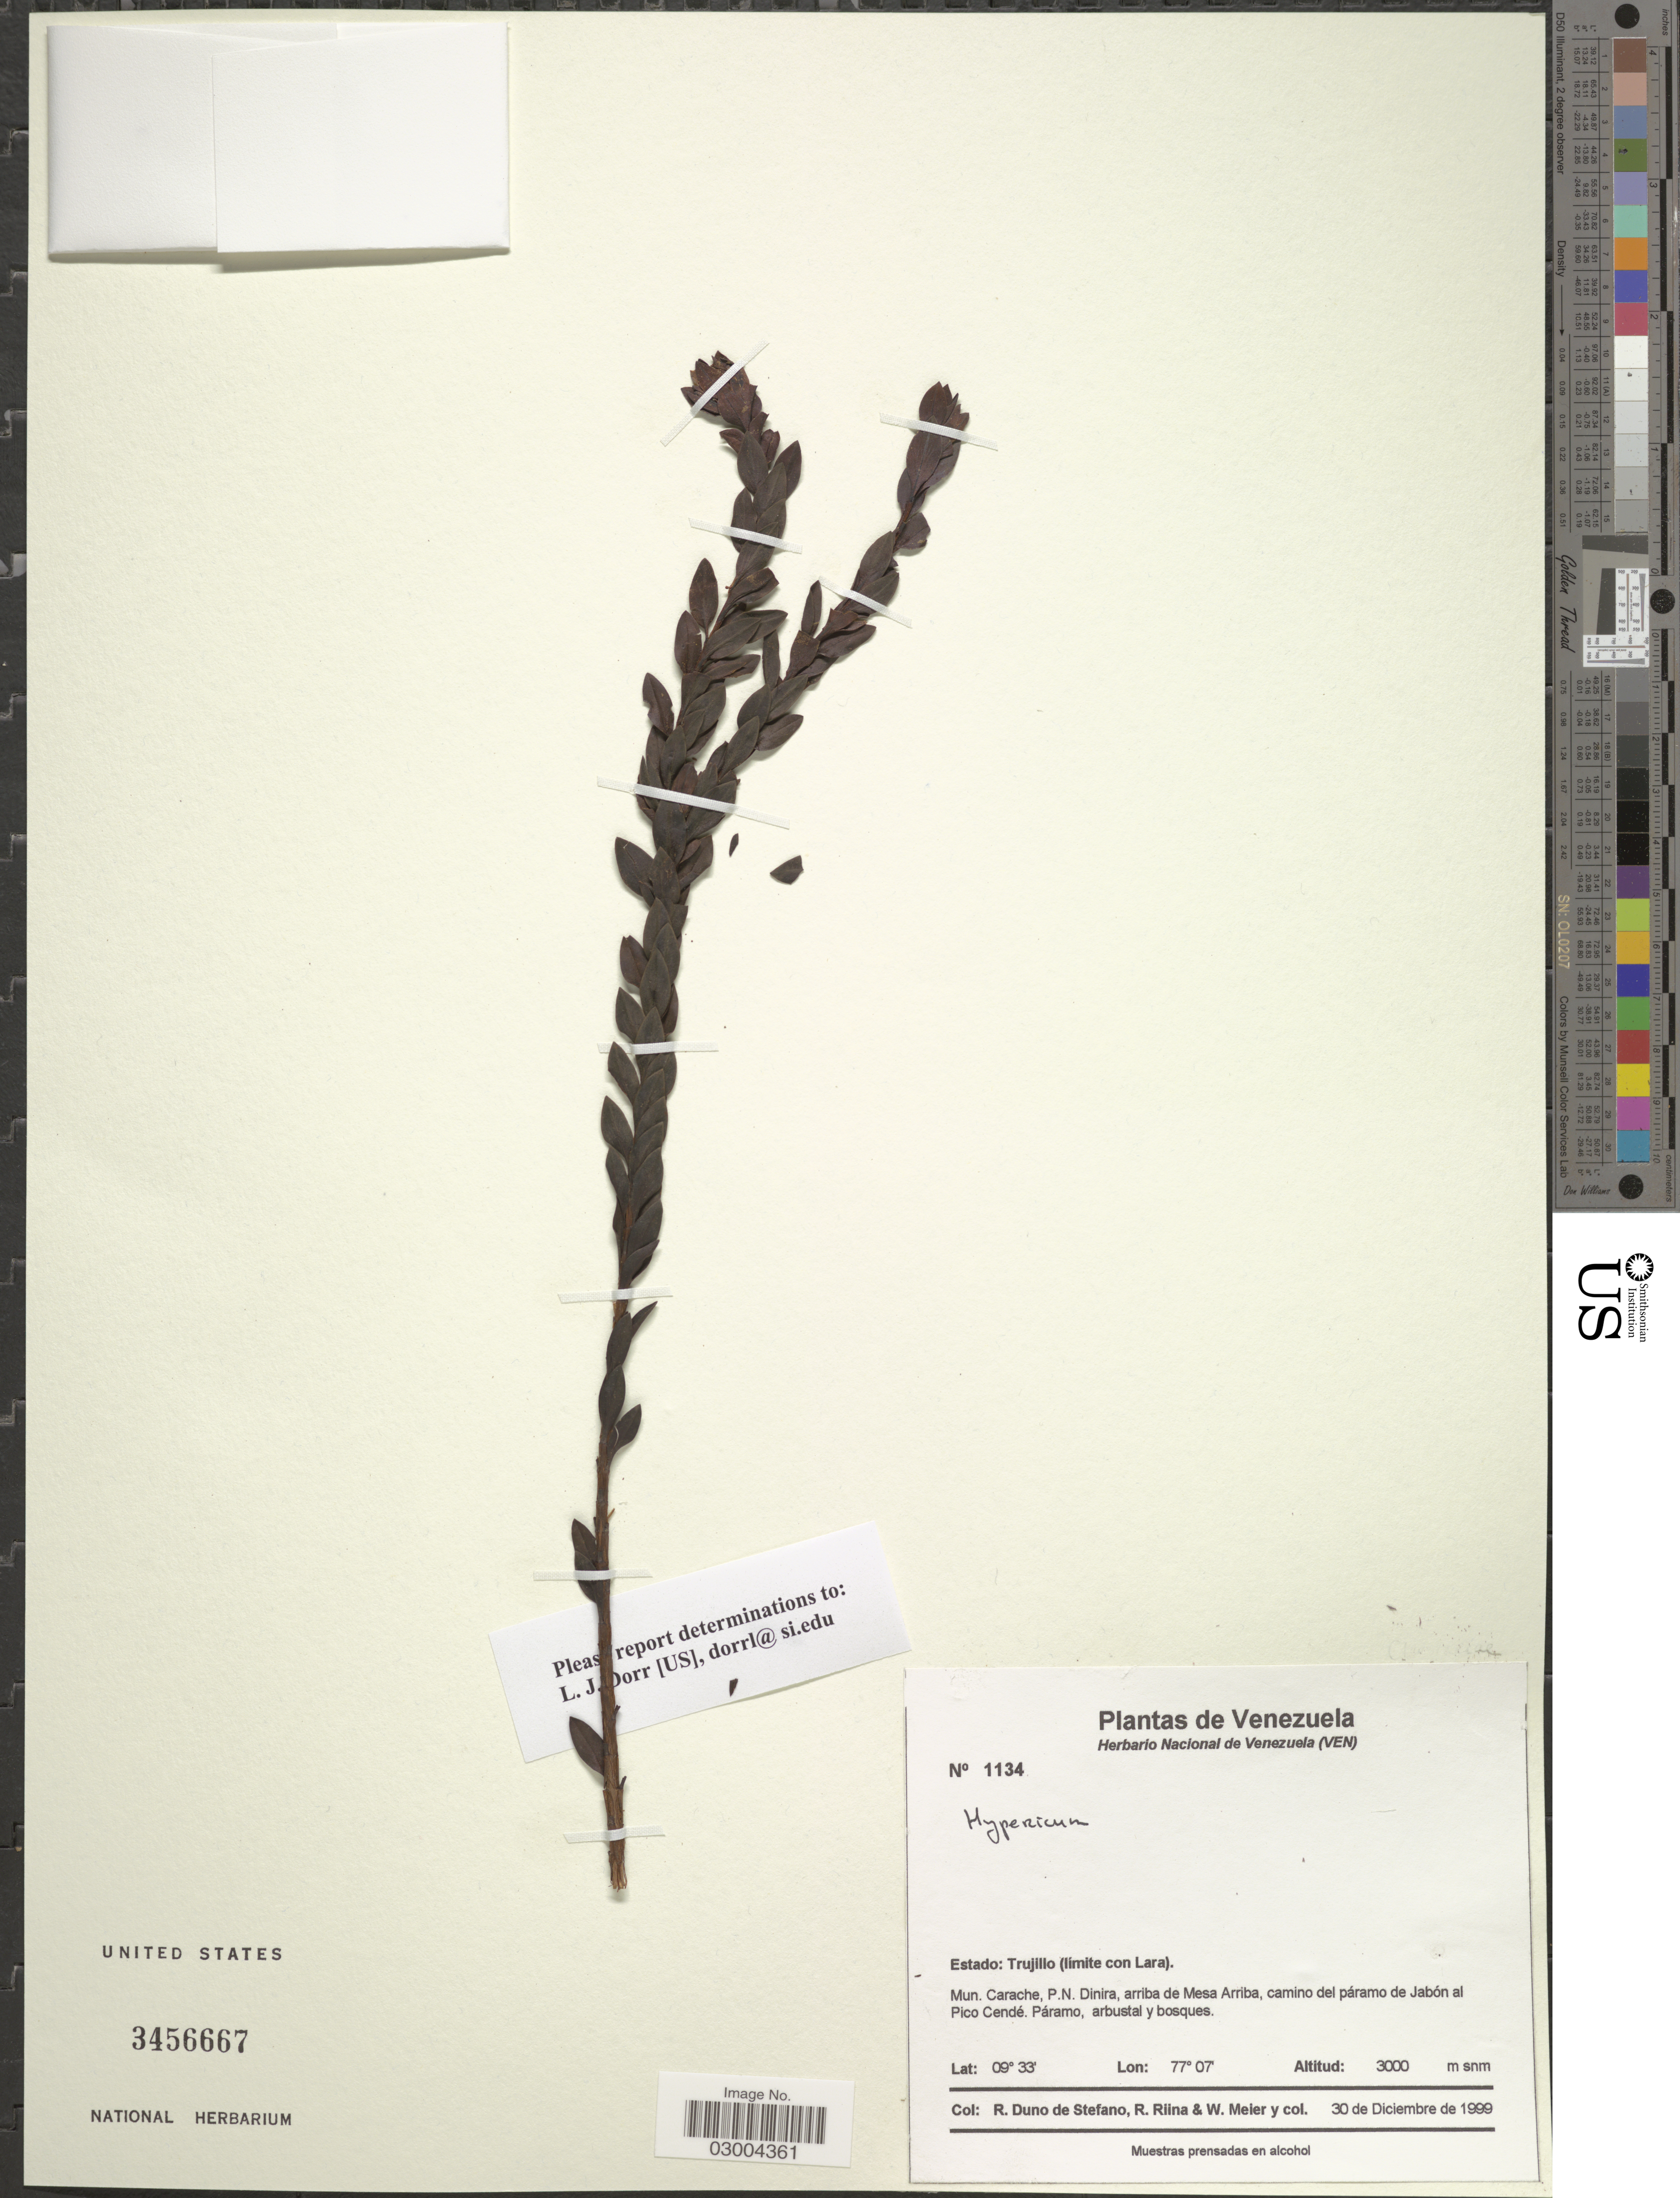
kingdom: Plantae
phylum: Tracheophyta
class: Magnoliopsida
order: Malpighiales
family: Hypericaceae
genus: Hypericum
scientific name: Hypericum sp.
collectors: R. Duno de Stefano, R. Riina, W. Meier & et al.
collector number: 1134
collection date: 1999-12-30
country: Venezuela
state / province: Trujillo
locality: Estado: Trujillo (límite con Lara). Mun. Carache, P. N. Dinira, arriba de Mesa Arriba, camino del páramo de Jabón al Pico Cendé.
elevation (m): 3000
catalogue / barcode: US 3456667